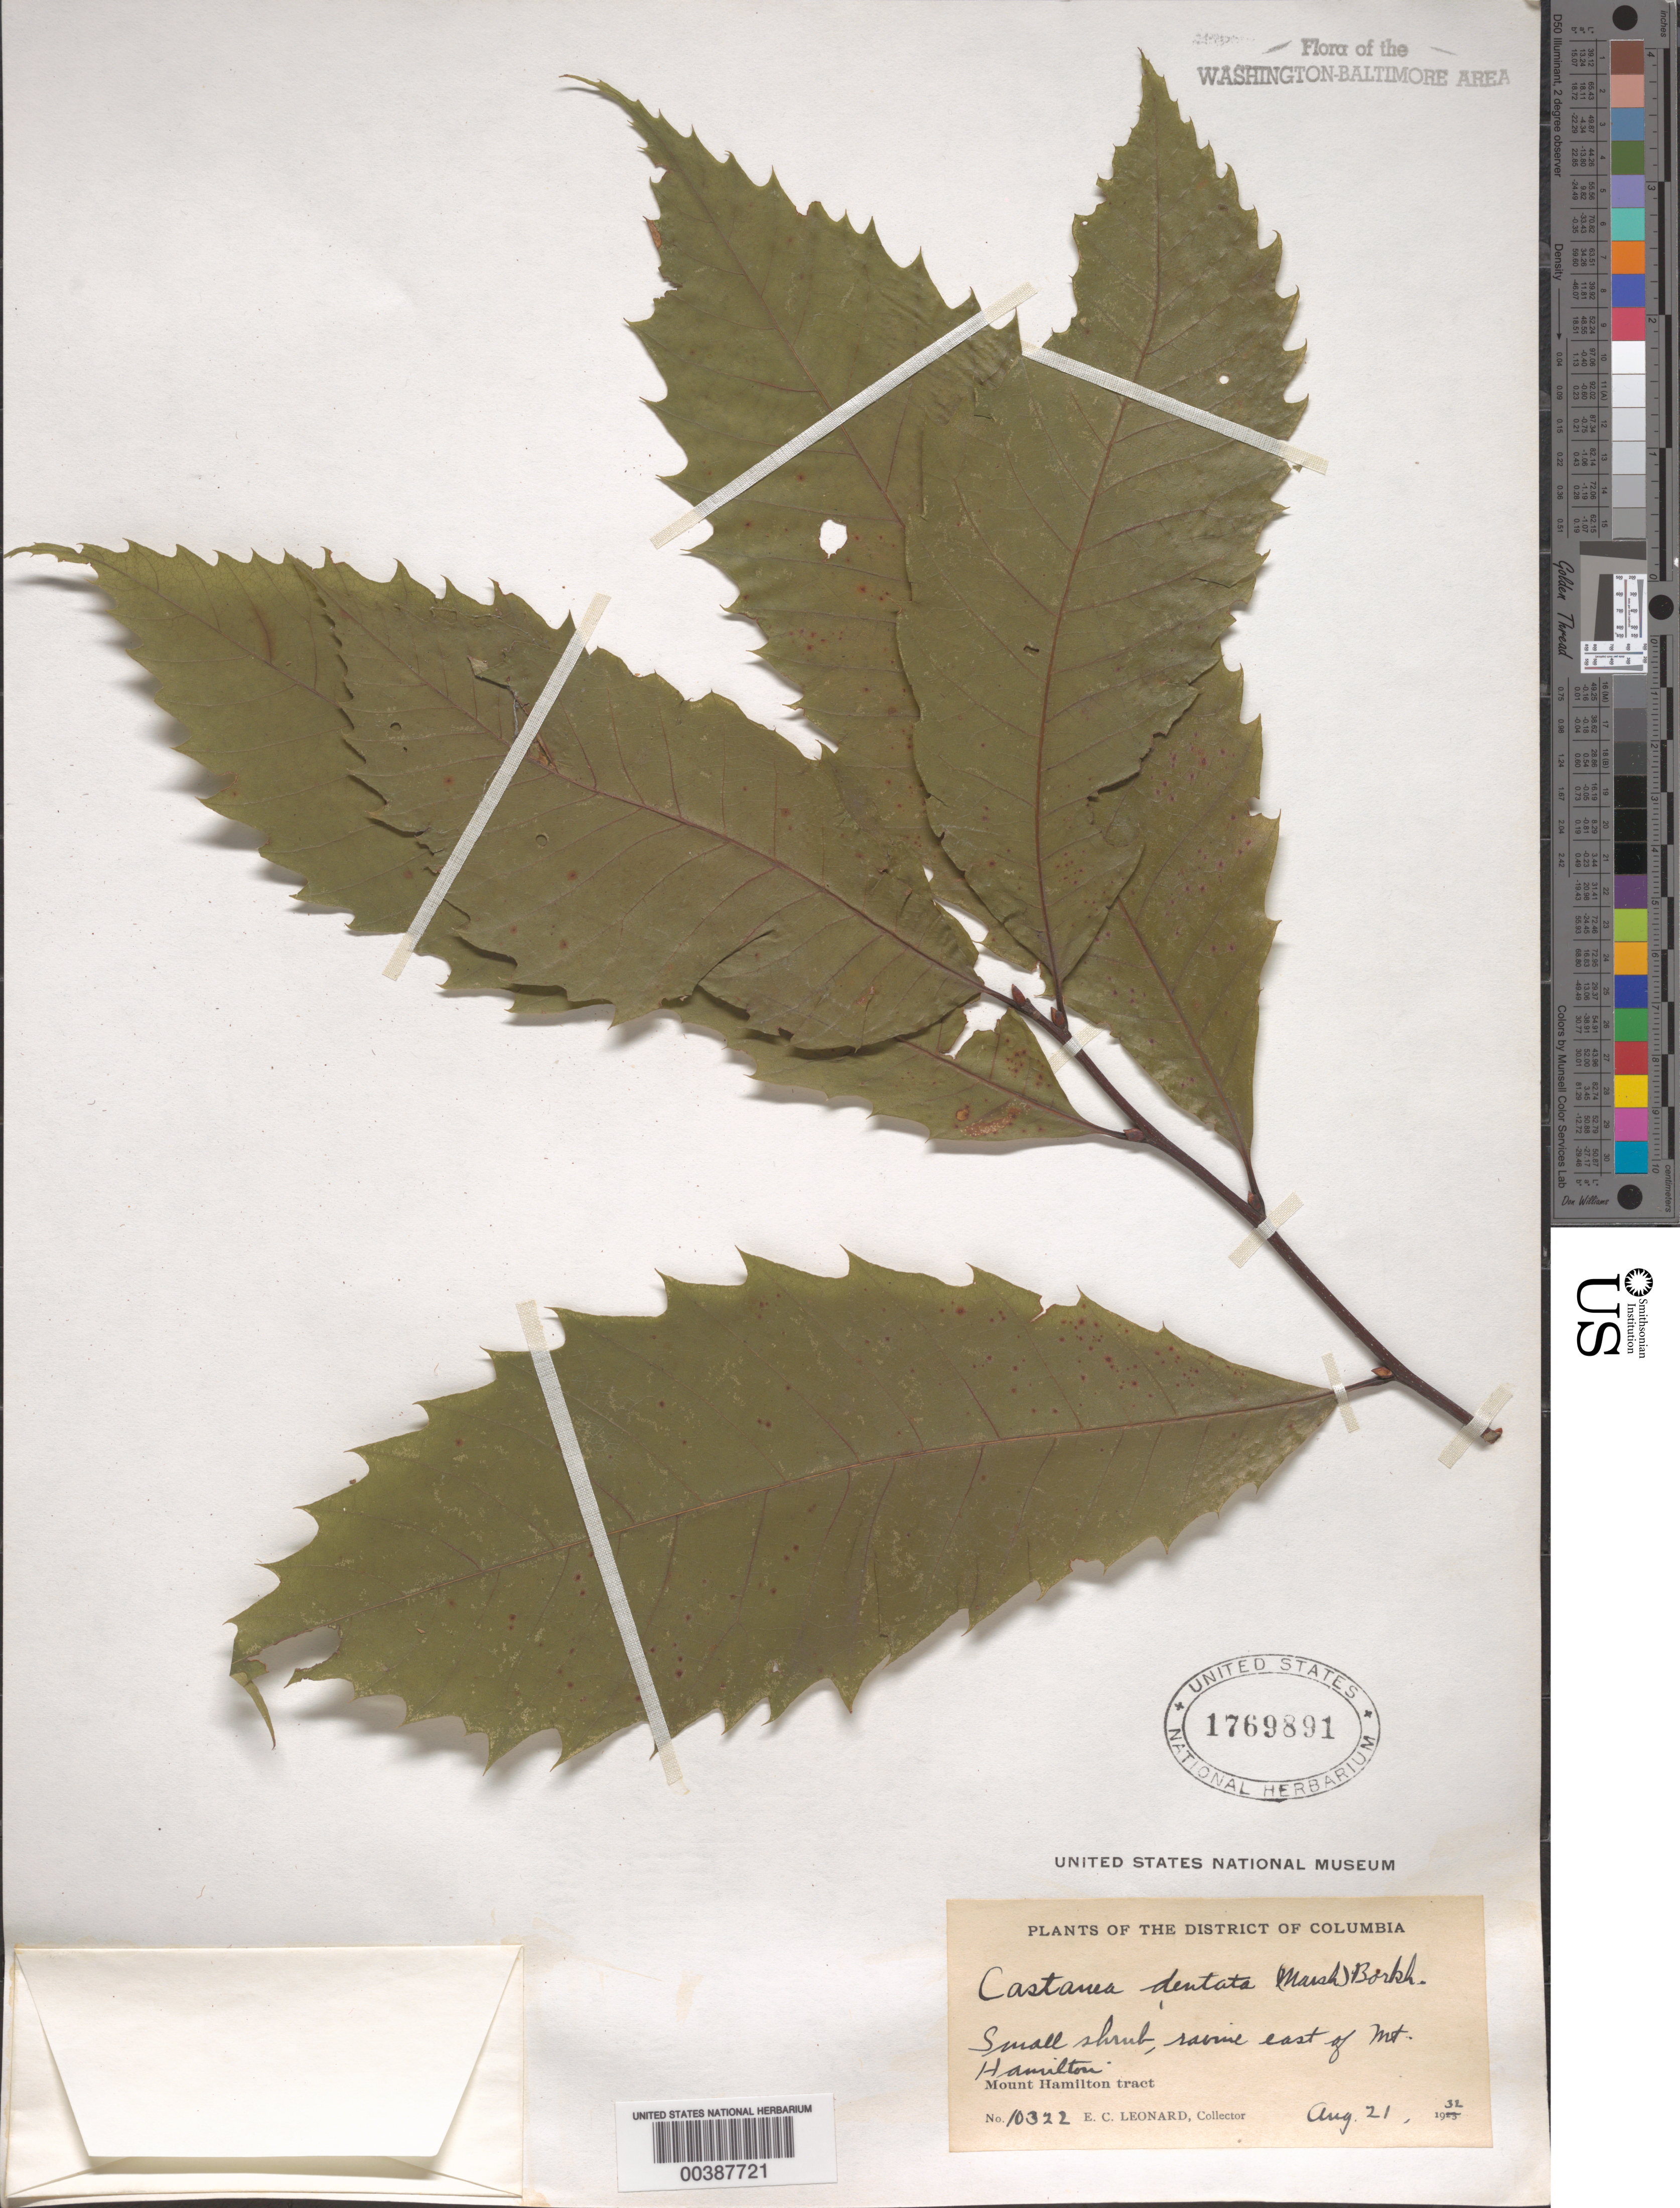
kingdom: Plantae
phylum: Tracheophyta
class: Magnoliopsida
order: Fagales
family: Fagaceae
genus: Castanea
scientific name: Castanea dentata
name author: (Marshall) Borkh.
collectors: E. C. Leonard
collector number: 10322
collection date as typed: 21 Aug 1932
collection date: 1932-08-21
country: United States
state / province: District of Columbia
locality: East of Mount Hamilton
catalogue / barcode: US 1769891